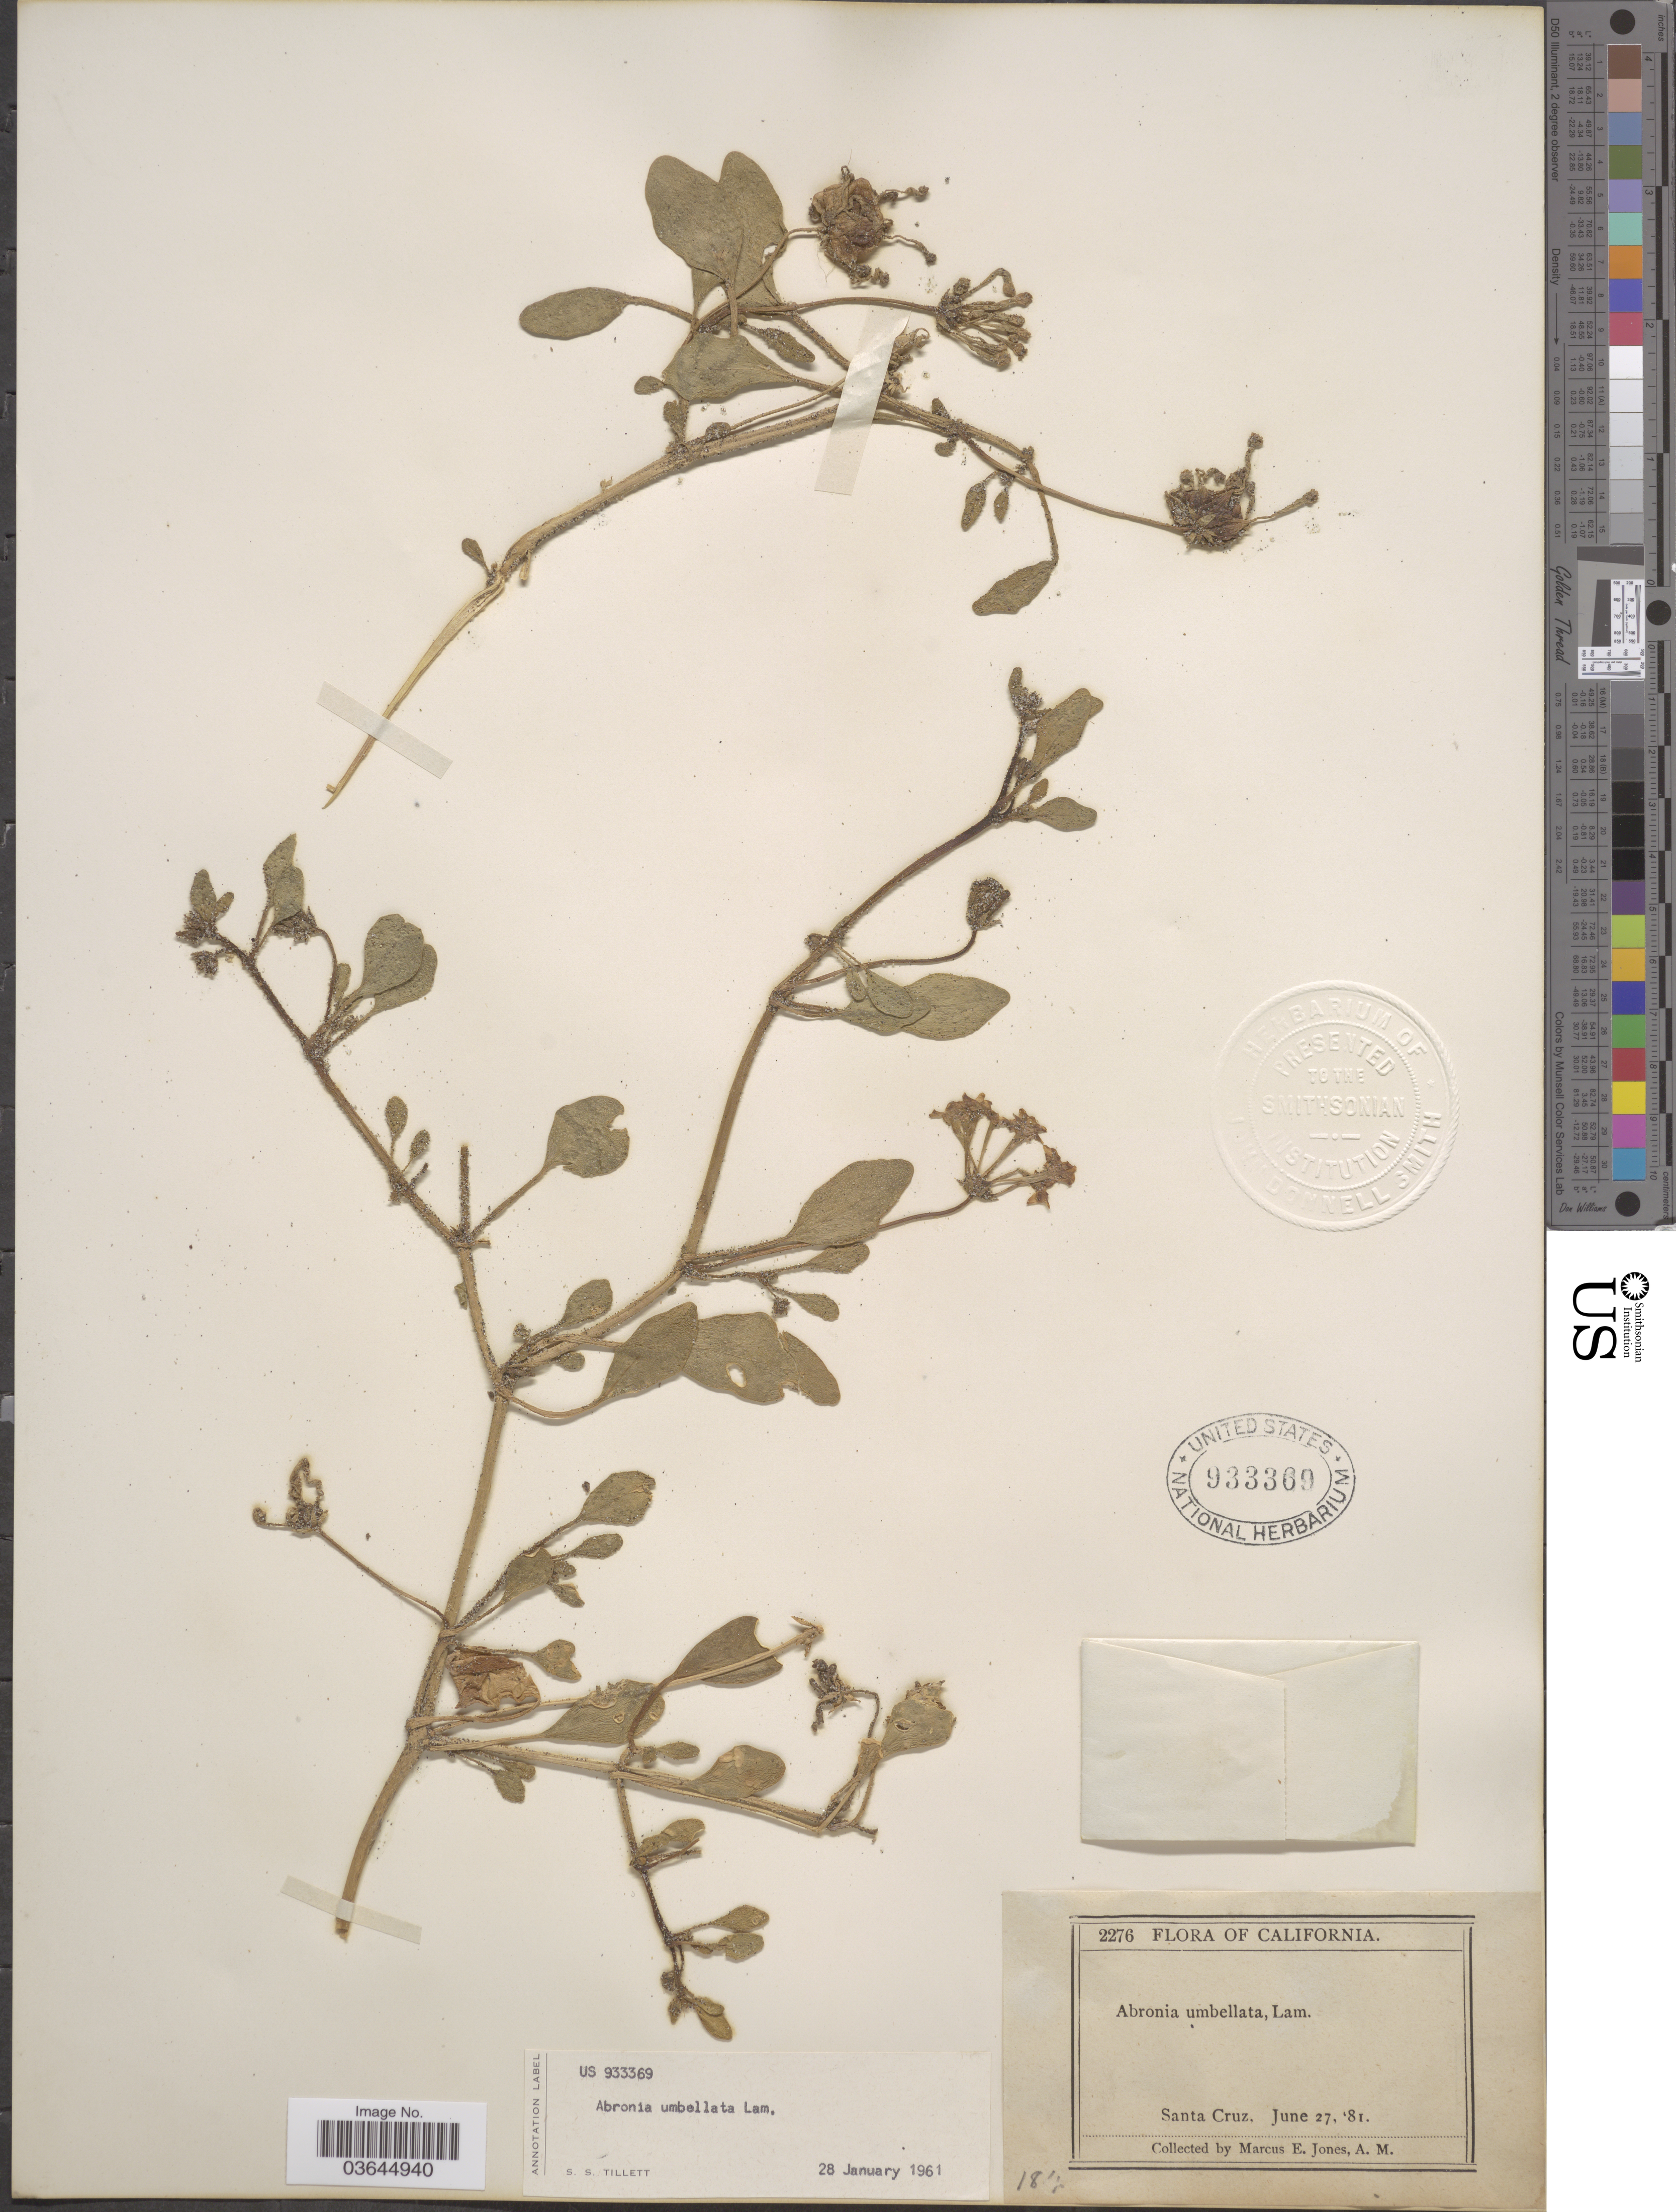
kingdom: Plantae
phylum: Tracheophyta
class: Magnoliopsida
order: Caryophyllales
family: Nyctaginaceae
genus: Abronia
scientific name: Abronia umbellata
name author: Lam.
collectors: M. E. Jones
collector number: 184/2276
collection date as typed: Transcribed d/m/y: 27/6/81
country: United States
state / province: California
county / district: Santa Cruz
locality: Santa Cruz.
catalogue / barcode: US 933369